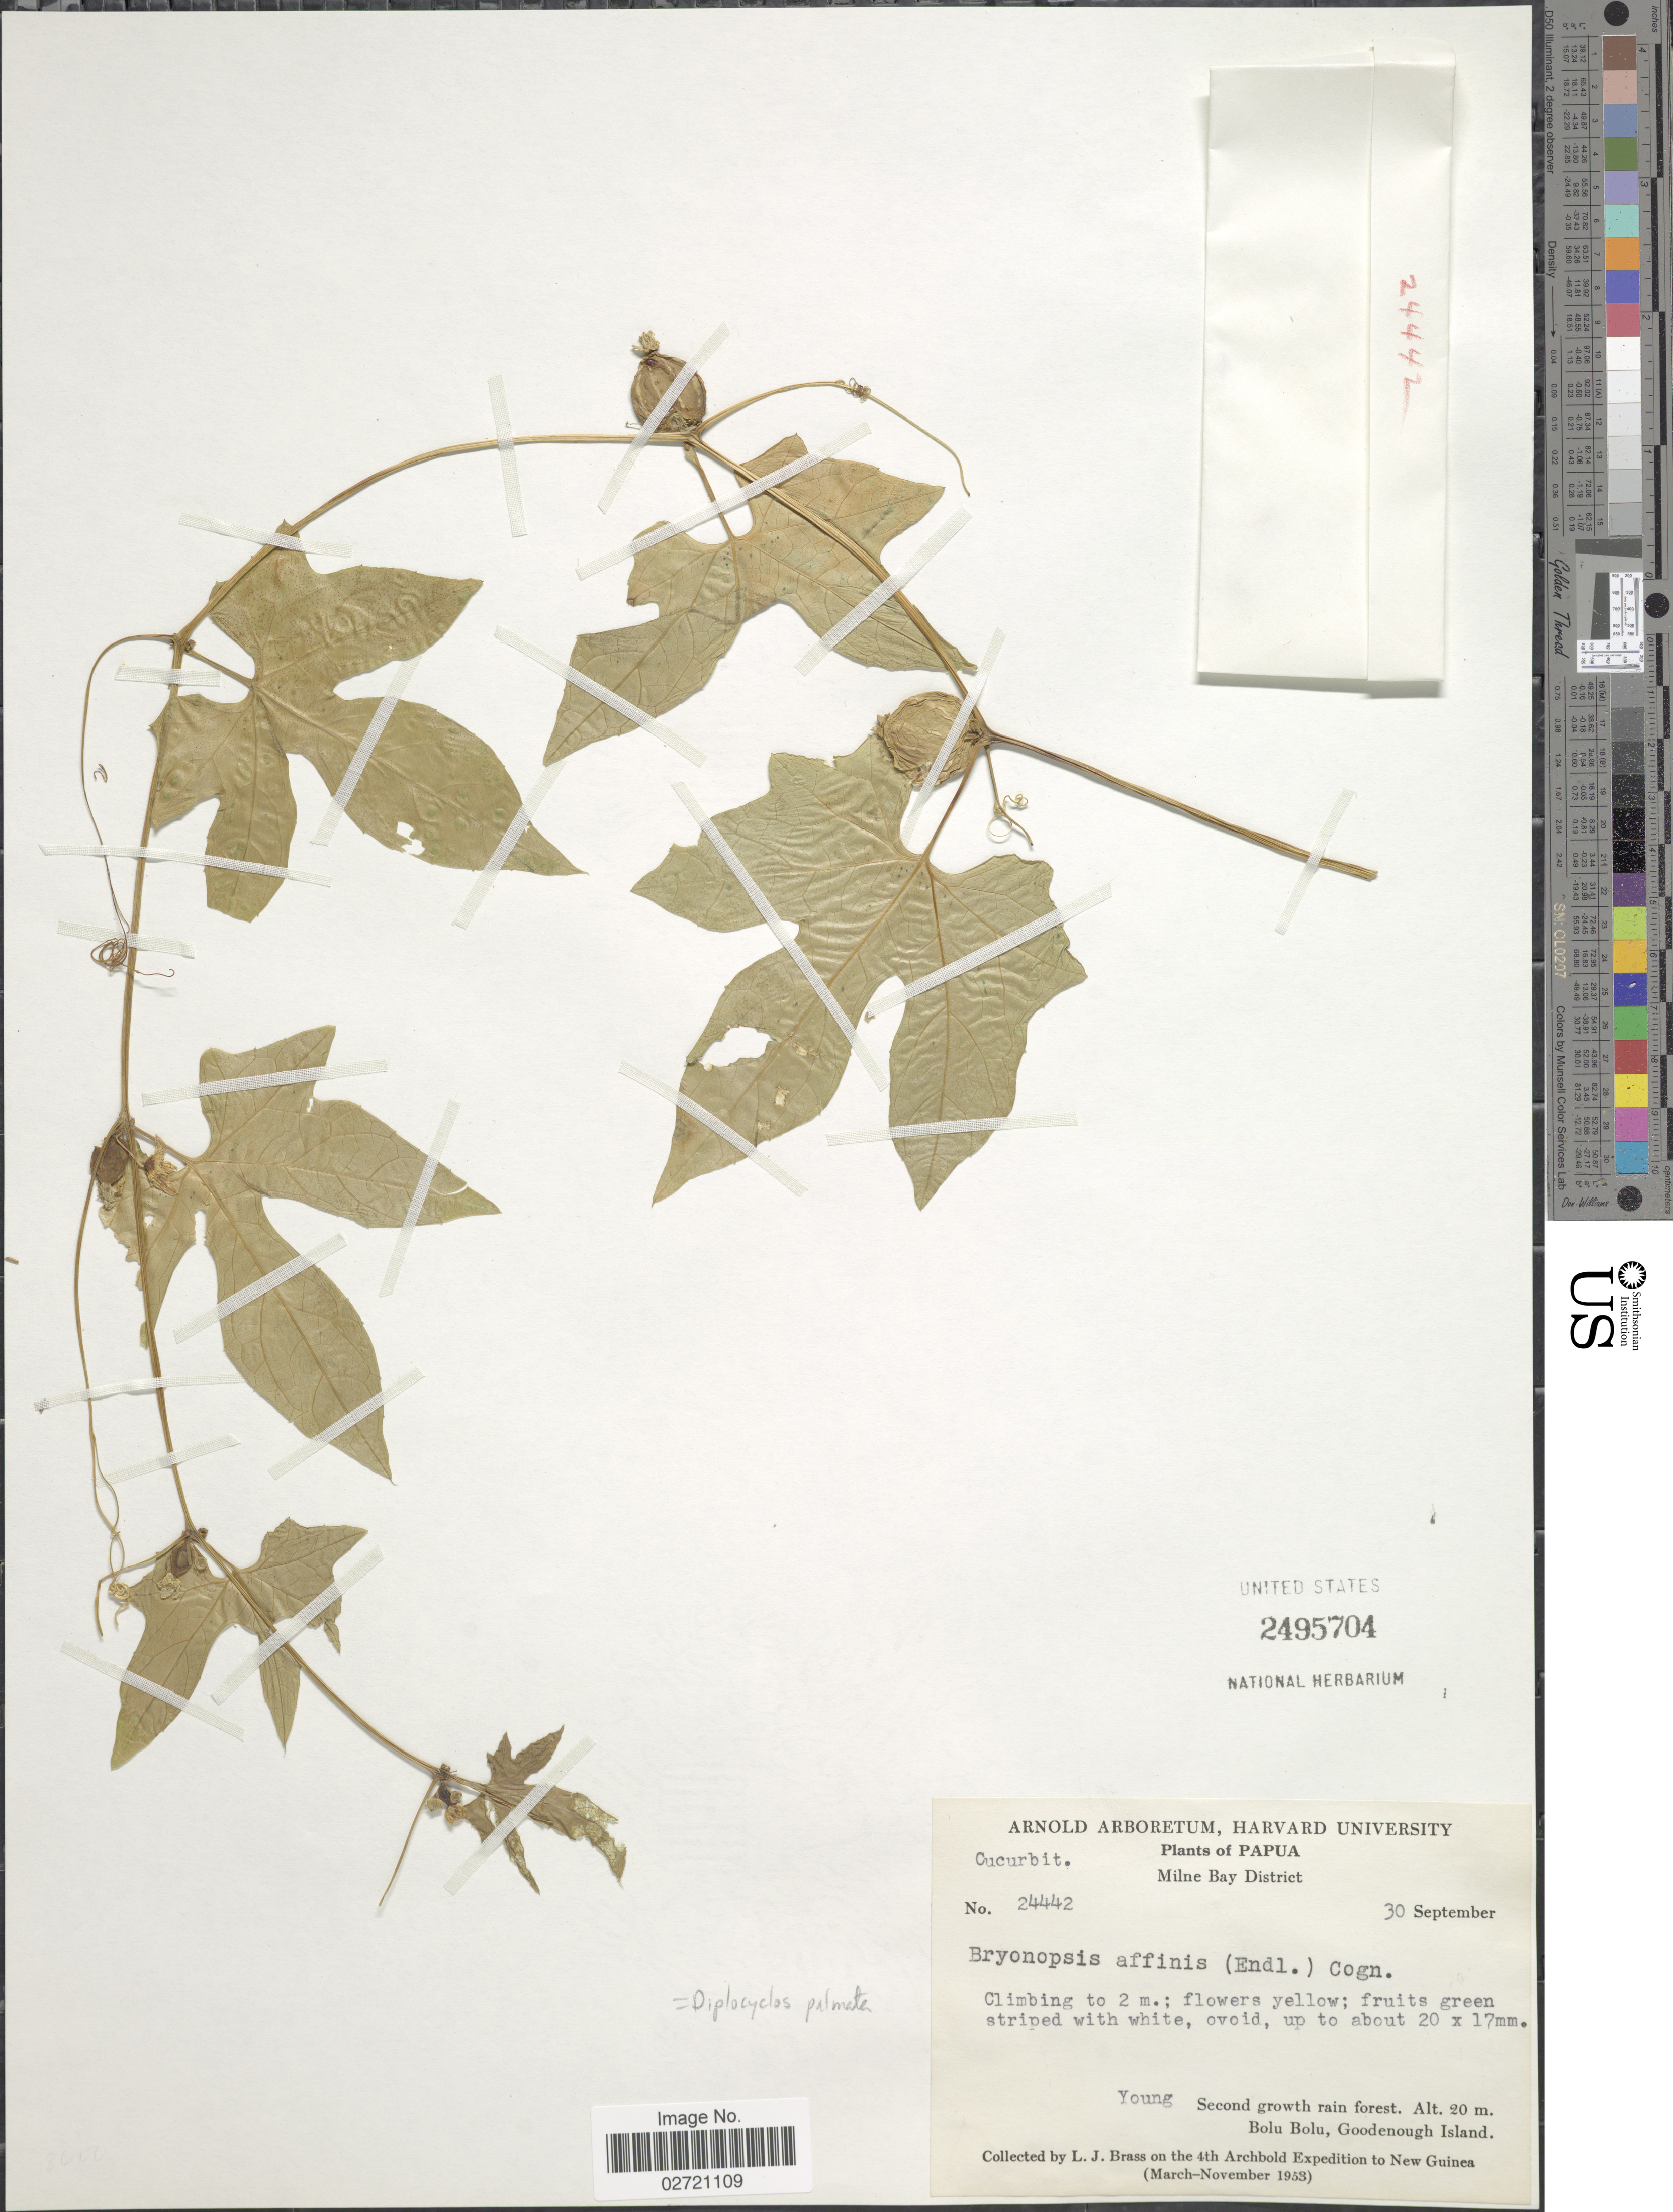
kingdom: Plantae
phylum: Tracheophyta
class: Magnoliopsida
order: Cucurbitales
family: Cucurbitaceae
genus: Diplocyclos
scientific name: Diplocyclos palmatus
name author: (L.) C. Jeffrey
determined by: Strong, Mark T., (BOT), Smithsonian Institution - National Museum of Natural History (UNITED STATES)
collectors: L. J. Brass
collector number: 24442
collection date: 1953-09-30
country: Papua New Guinea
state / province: Milne Bay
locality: Papua. New Guinea. Bolu Bolu, Goodenough Island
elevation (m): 20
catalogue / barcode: US 2495704